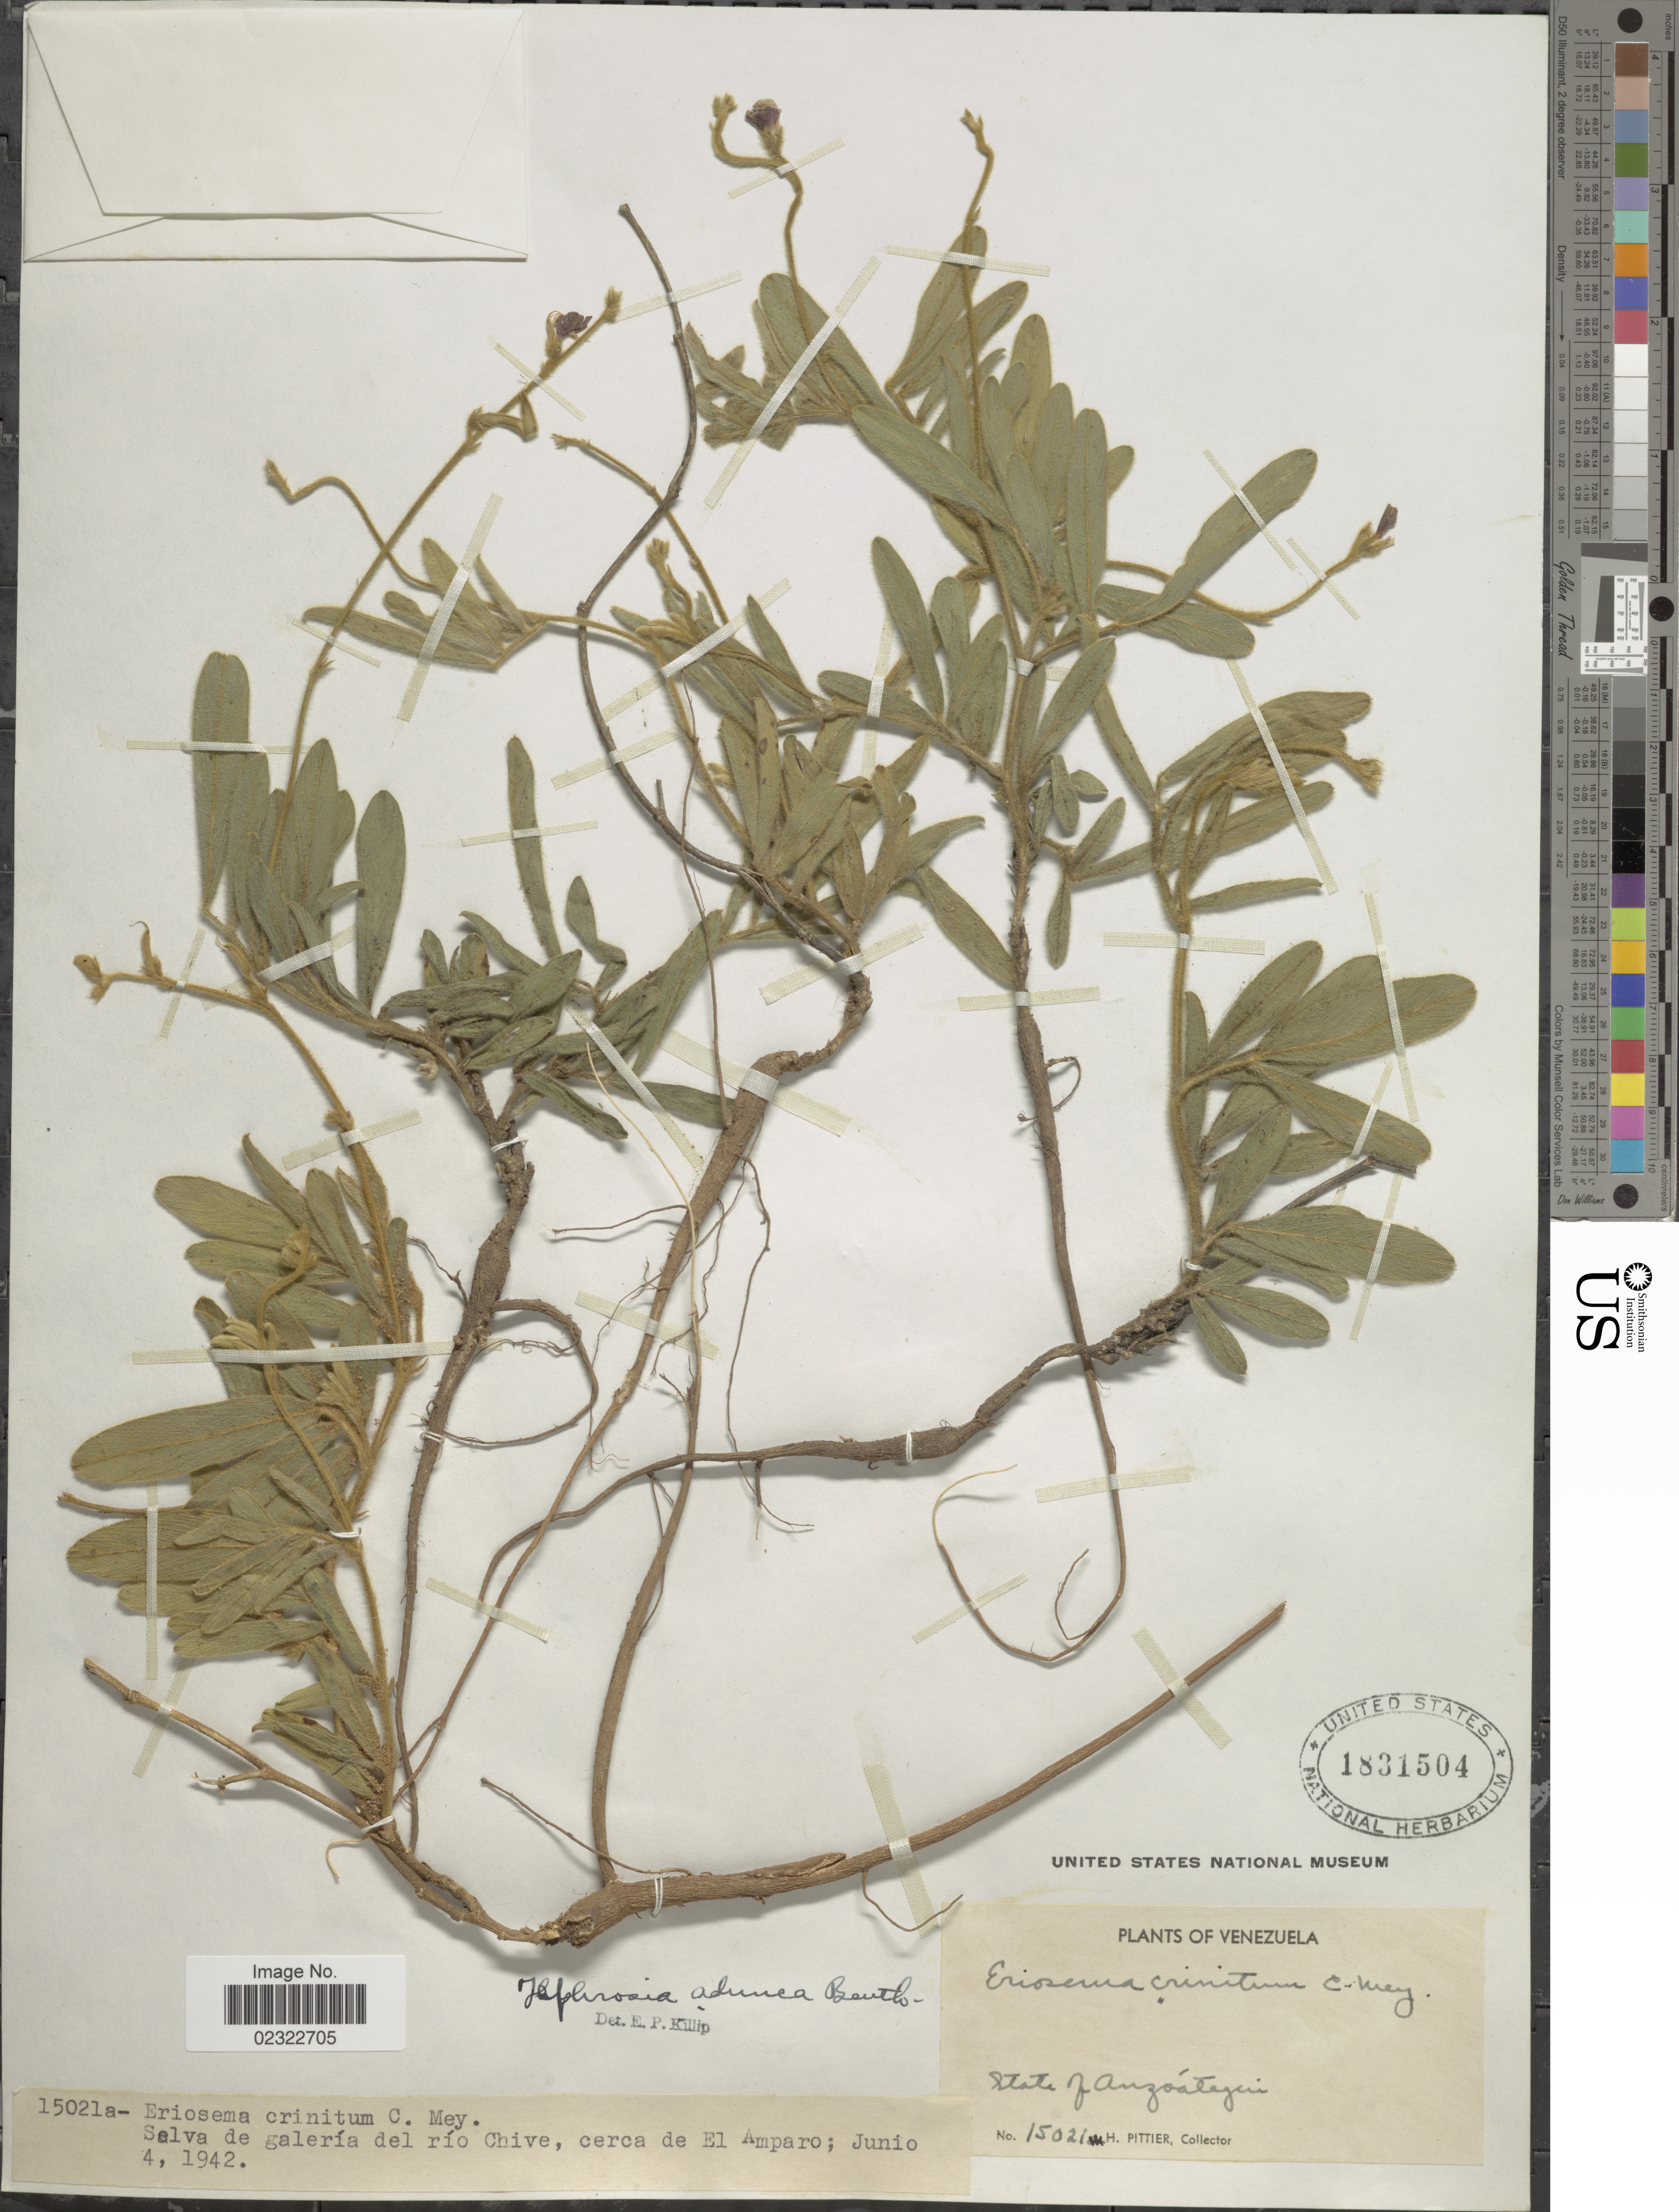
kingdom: Plantae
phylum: Tracheophyta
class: Magnoliopsida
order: Fabales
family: Fabaceae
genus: Tephrosia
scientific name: Tephrosia adunca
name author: Benth.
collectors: H. F. Pittier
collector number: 15021a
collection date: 1942-06-04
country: Venezuela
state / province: Anzoategui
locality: Selva de galeria del rio Chive, cerca de El Amparo.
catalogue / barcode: US 1931504